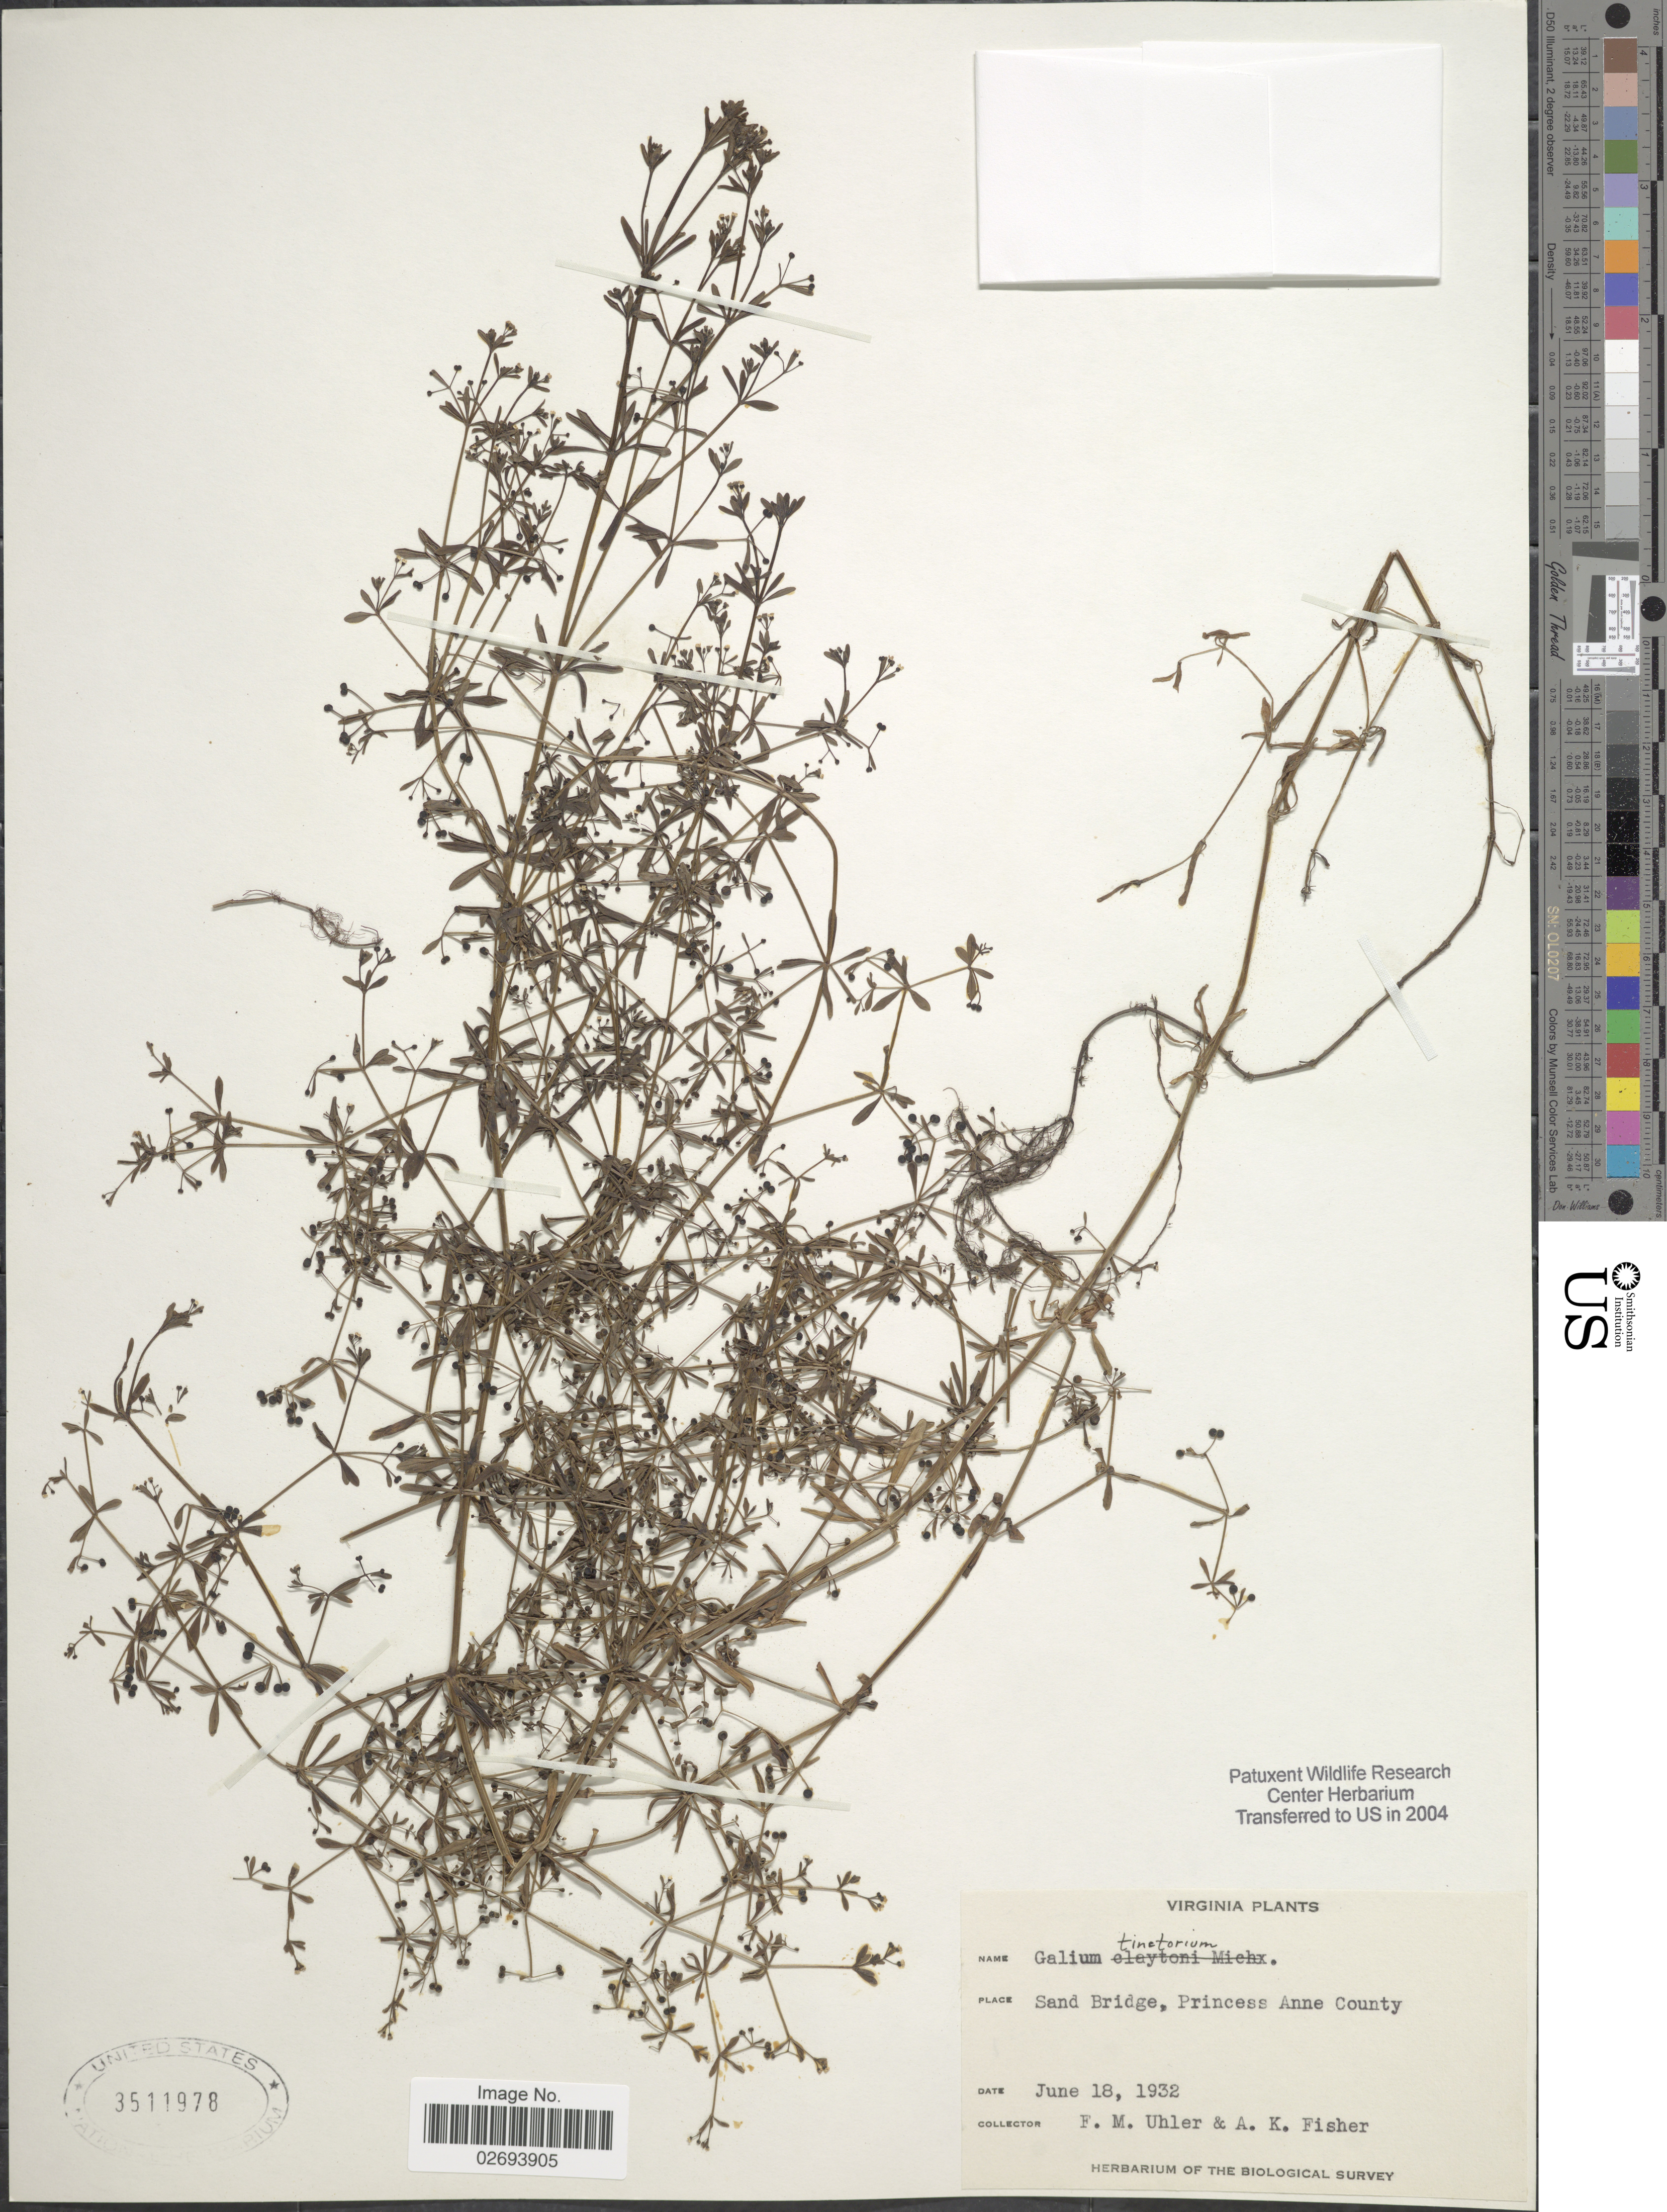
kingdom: Plantae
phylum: Tracheophyta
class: Magnoliopsida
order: Gentianales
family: Rubiaceae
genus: Galium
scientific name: Galium tinctorium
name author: (L.) Scop.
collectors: F. M. Uhler & A. K. Fisher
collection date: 1932-06-18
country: United States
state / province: Virginia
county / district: City of Virginia Beach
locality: Sand Bridge, Princess Anne County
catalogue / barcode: US 3511978